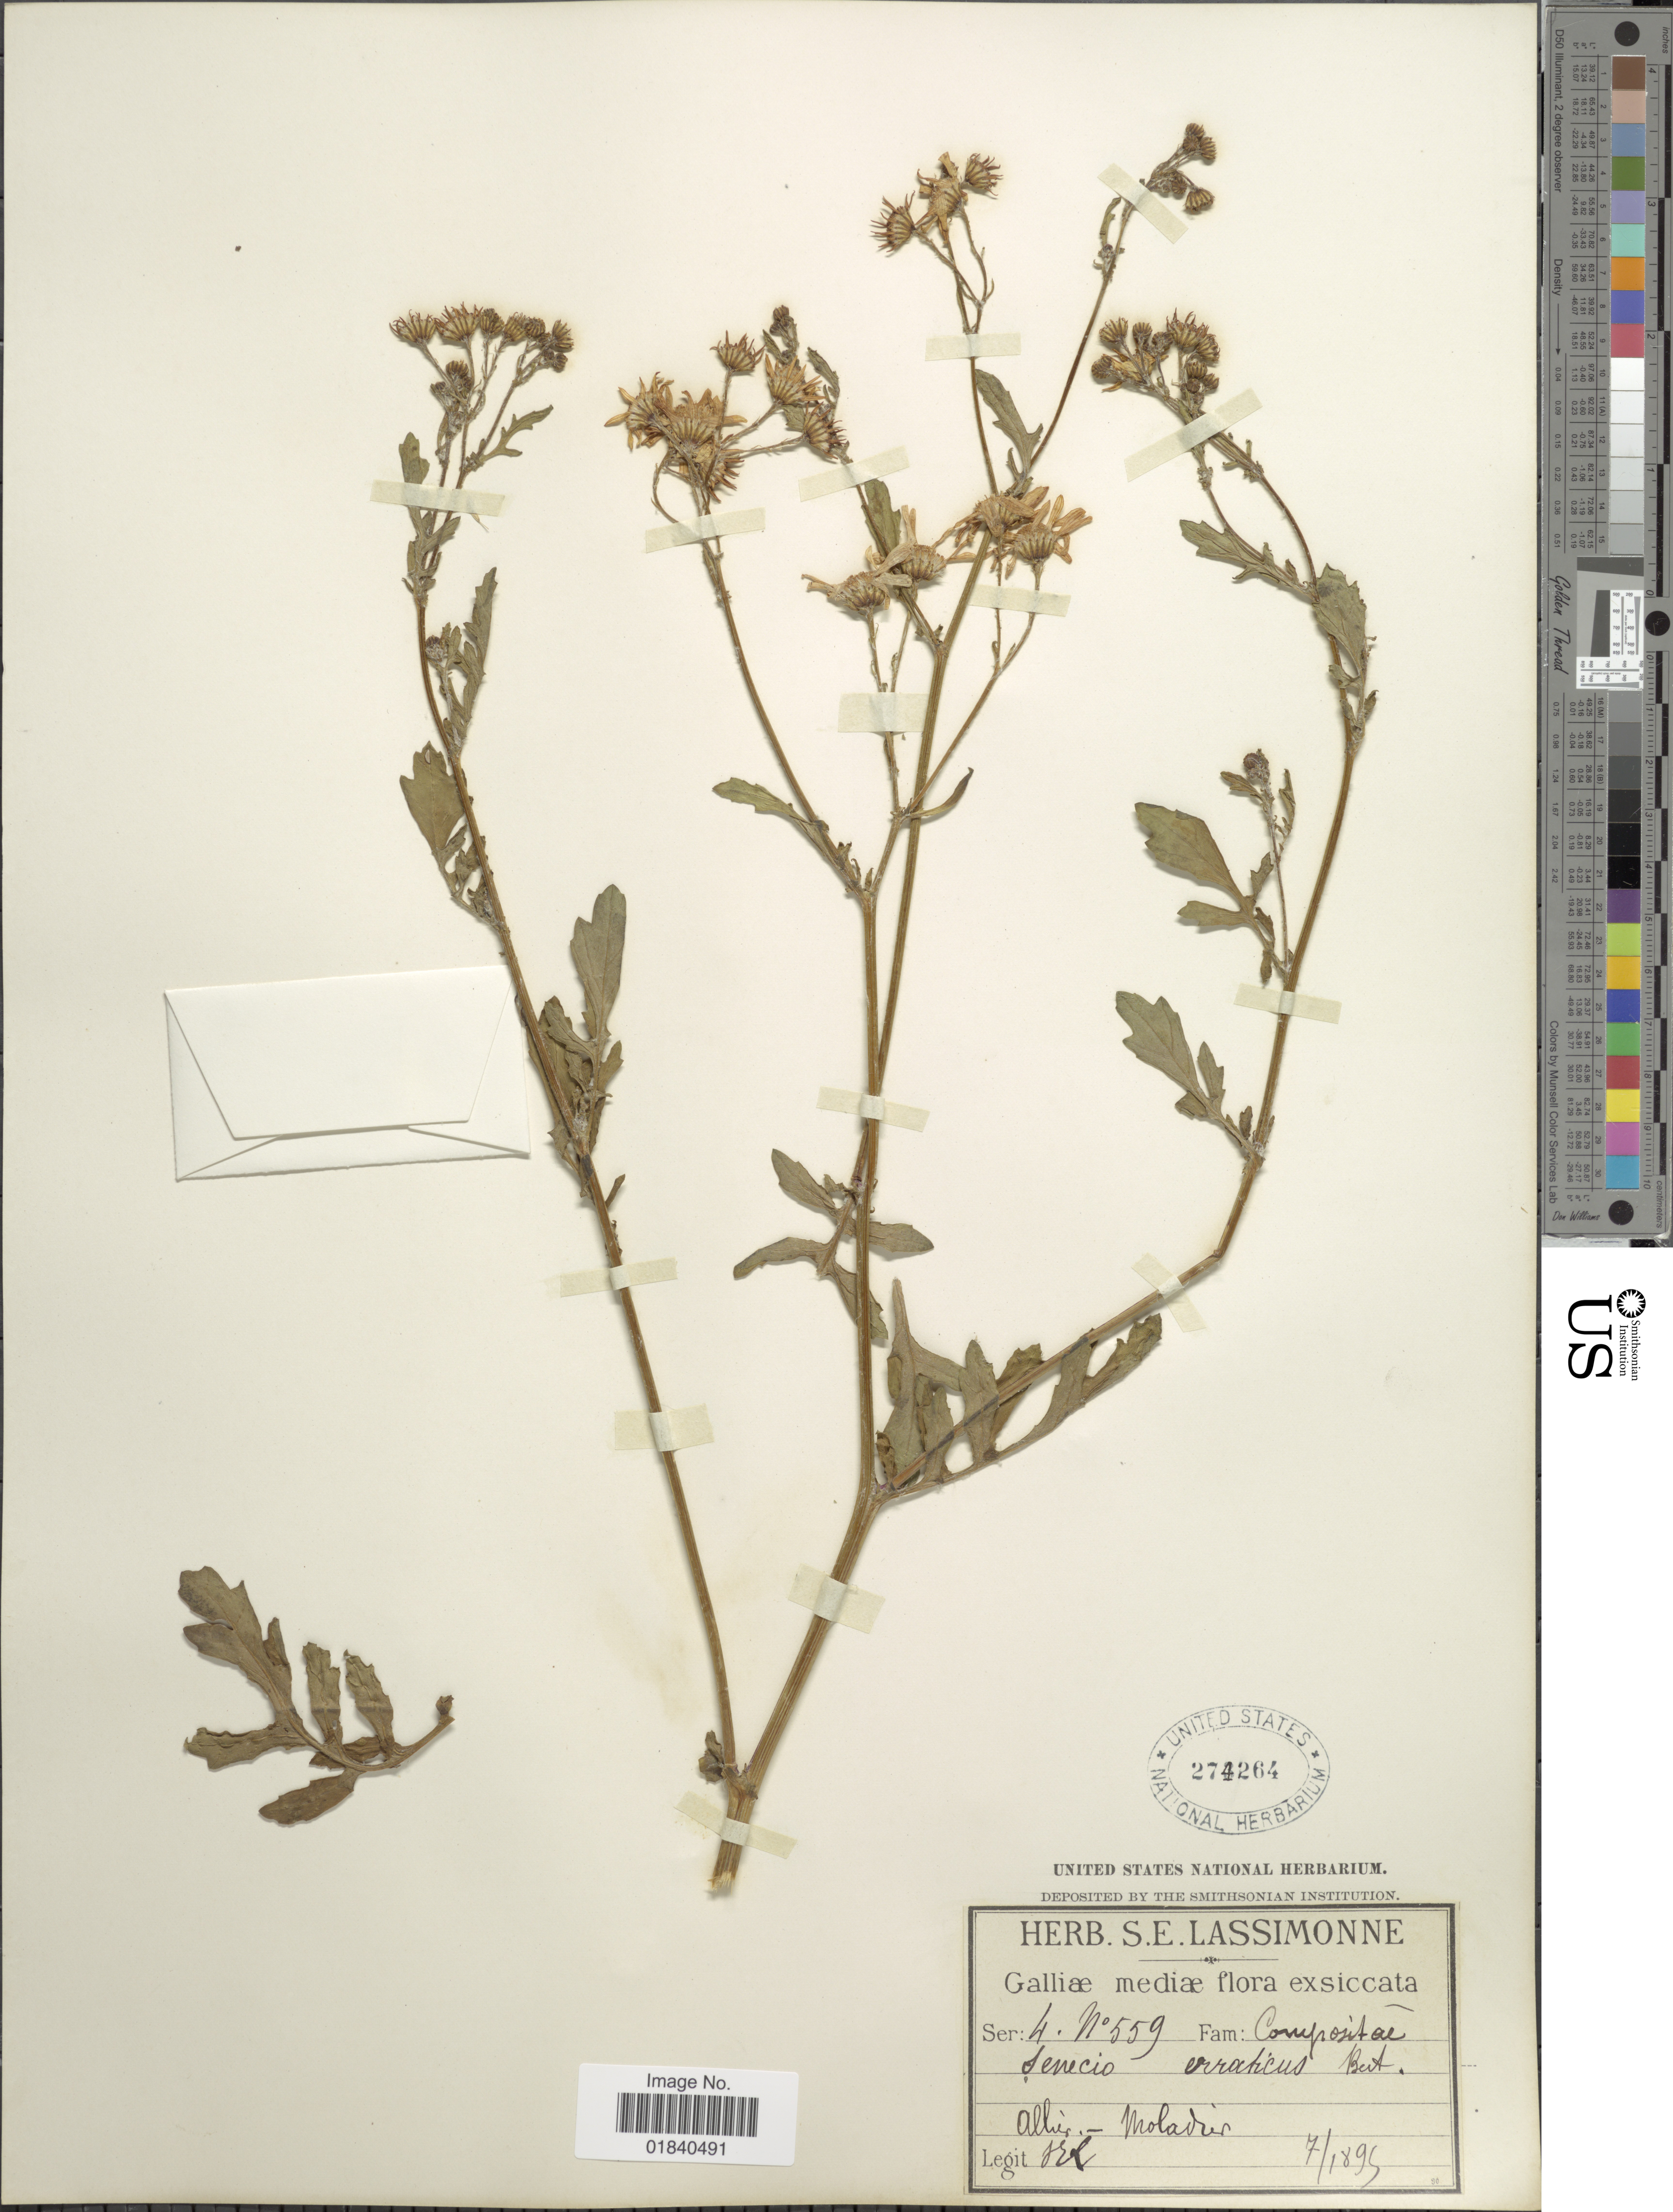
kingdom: Plantae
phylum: Tracheophyta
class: Magnoliopsida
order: Asterales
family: Asteraceae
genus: Jacobaea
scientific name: Jacobaea erratica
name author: (Bertol.) Fourr.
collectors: S. Lassimonne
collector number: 559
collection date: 1895-07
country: France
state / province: Auvergne-Rhône-Alpes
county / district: Allier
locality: Galliæ mediæ [Central France]. Allier - Moladier.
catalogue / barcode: US 274264